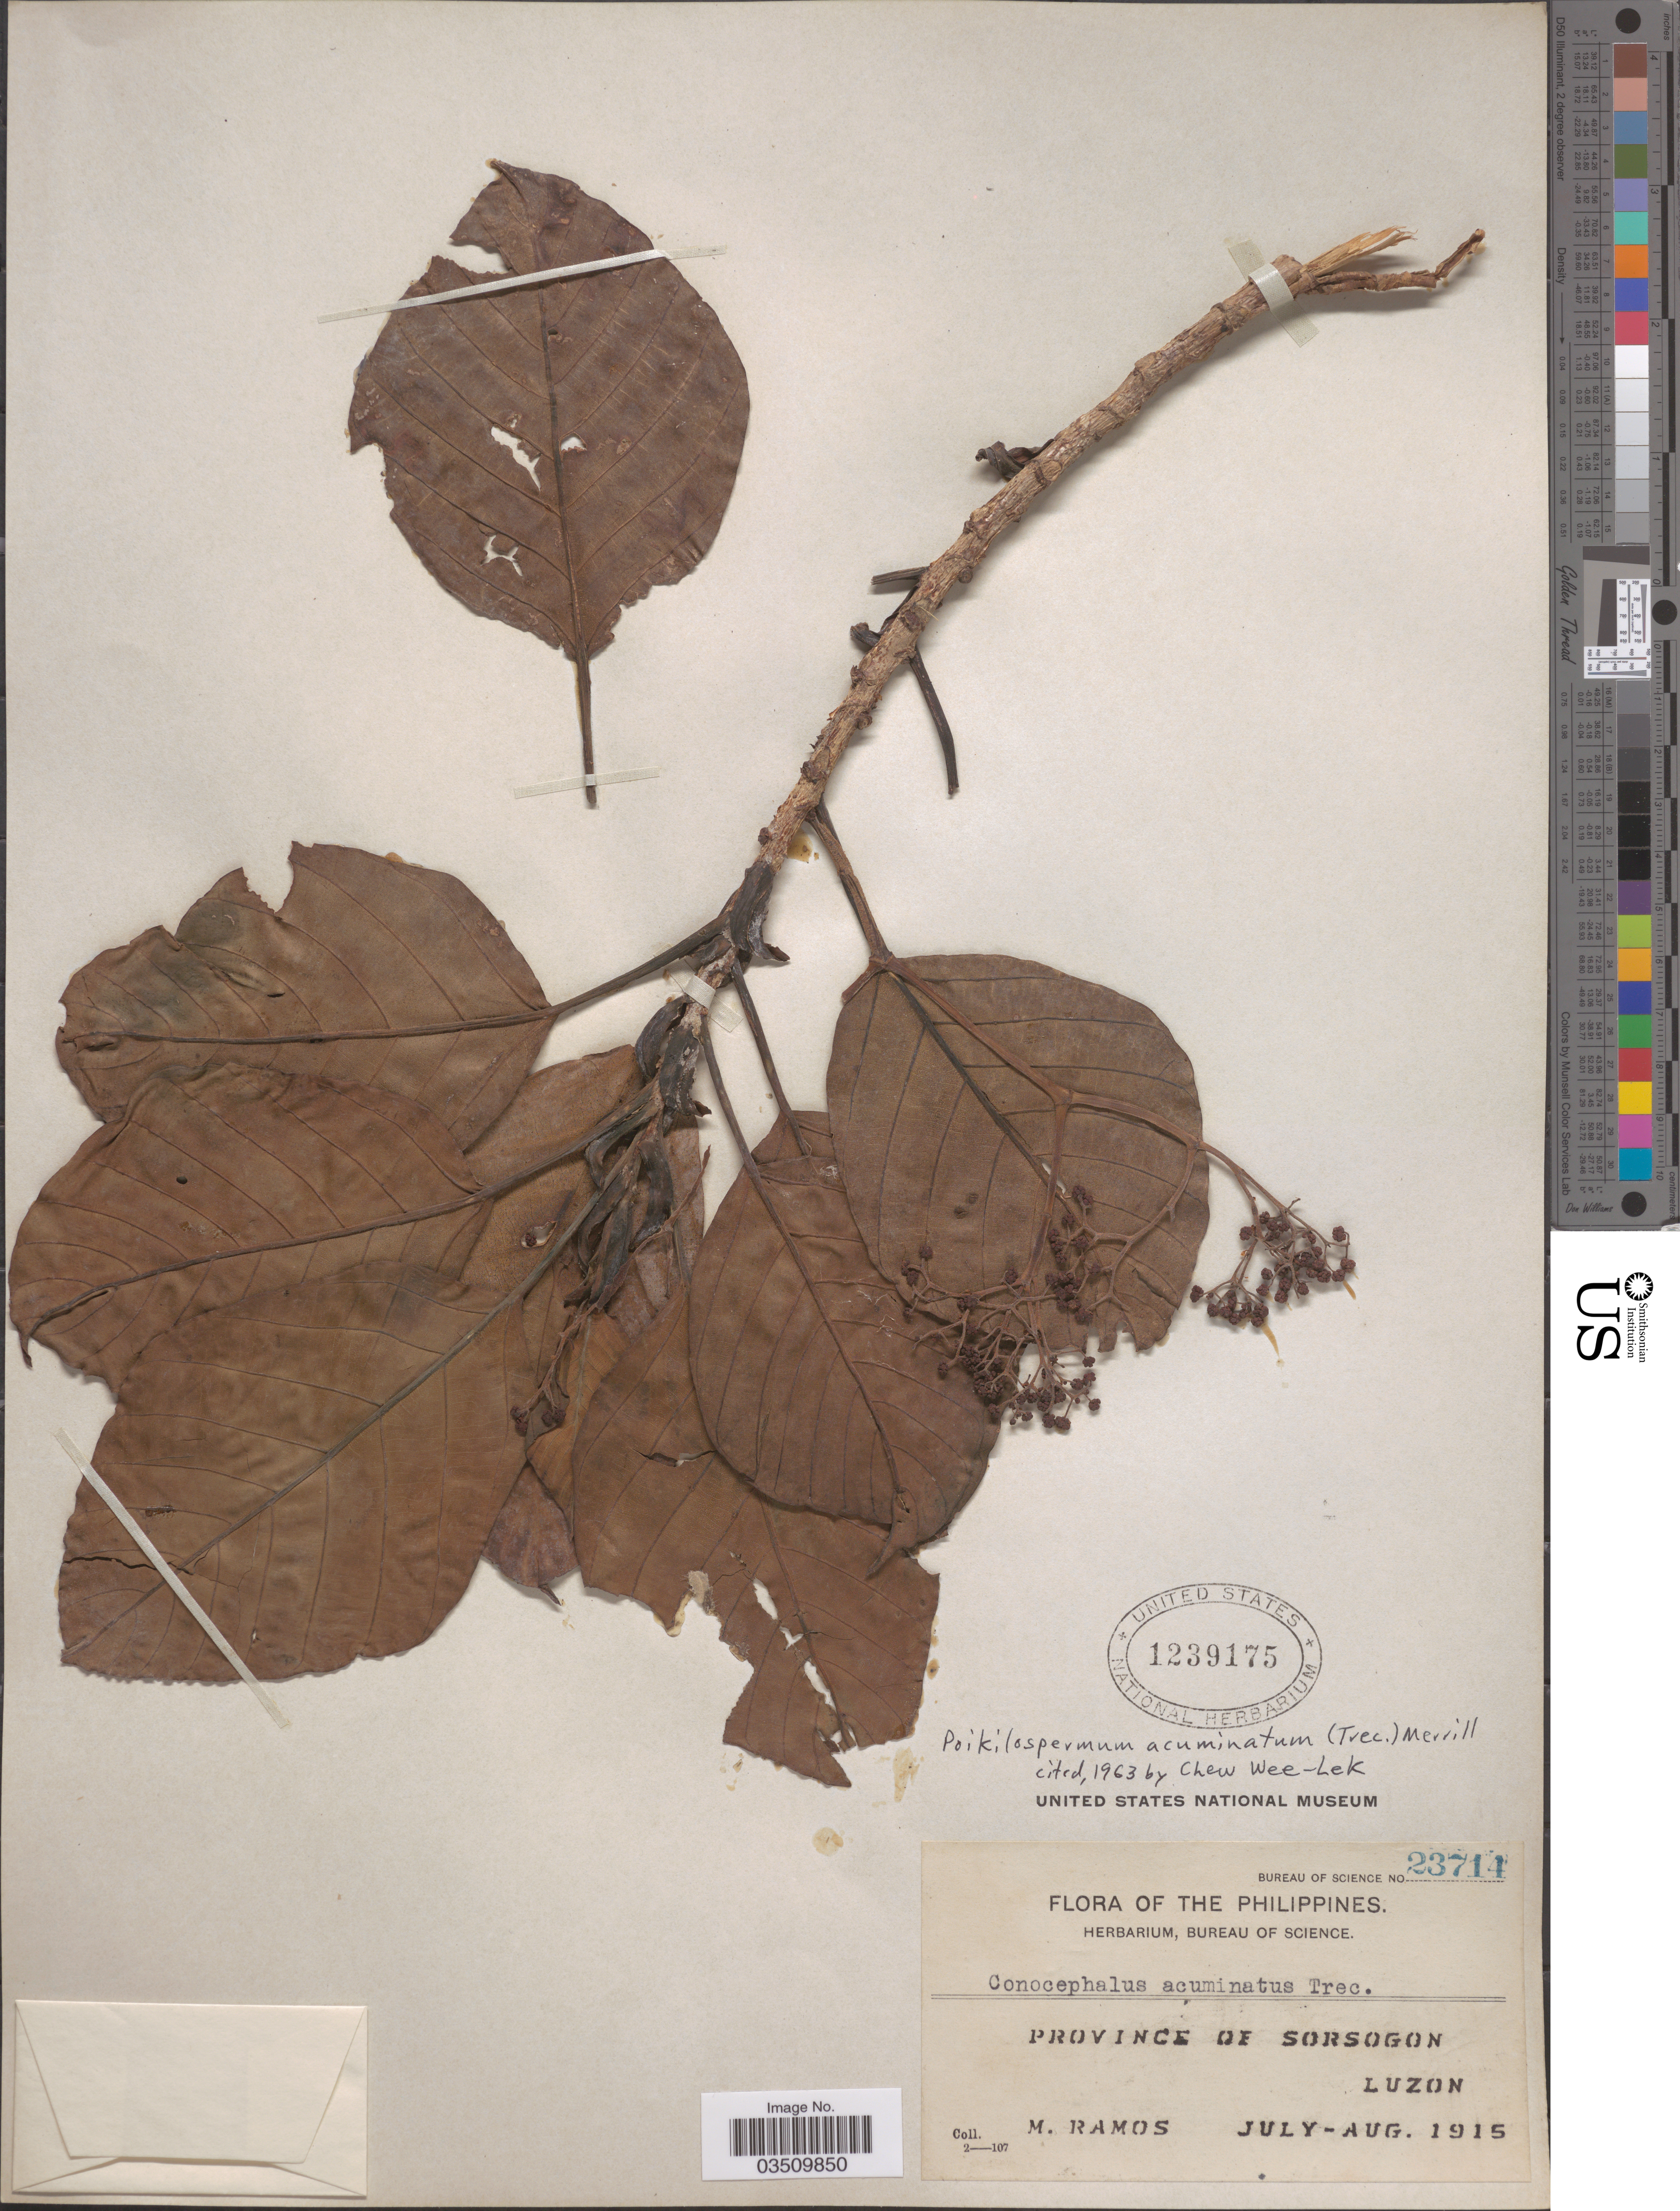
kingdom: Plantae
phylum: Tracheophyta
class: Magnoliopsida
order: Rosales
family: Urticaceae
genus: Poikilospermum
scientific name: Poikilospermum acuminatum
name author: (Trécul) Merr.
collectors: M. Ramos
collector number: Bureau of Science 23714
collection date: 1915-07/1915-08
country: Philippines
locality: Province of Sorsogon, Luzon.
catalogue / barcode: US 1239175